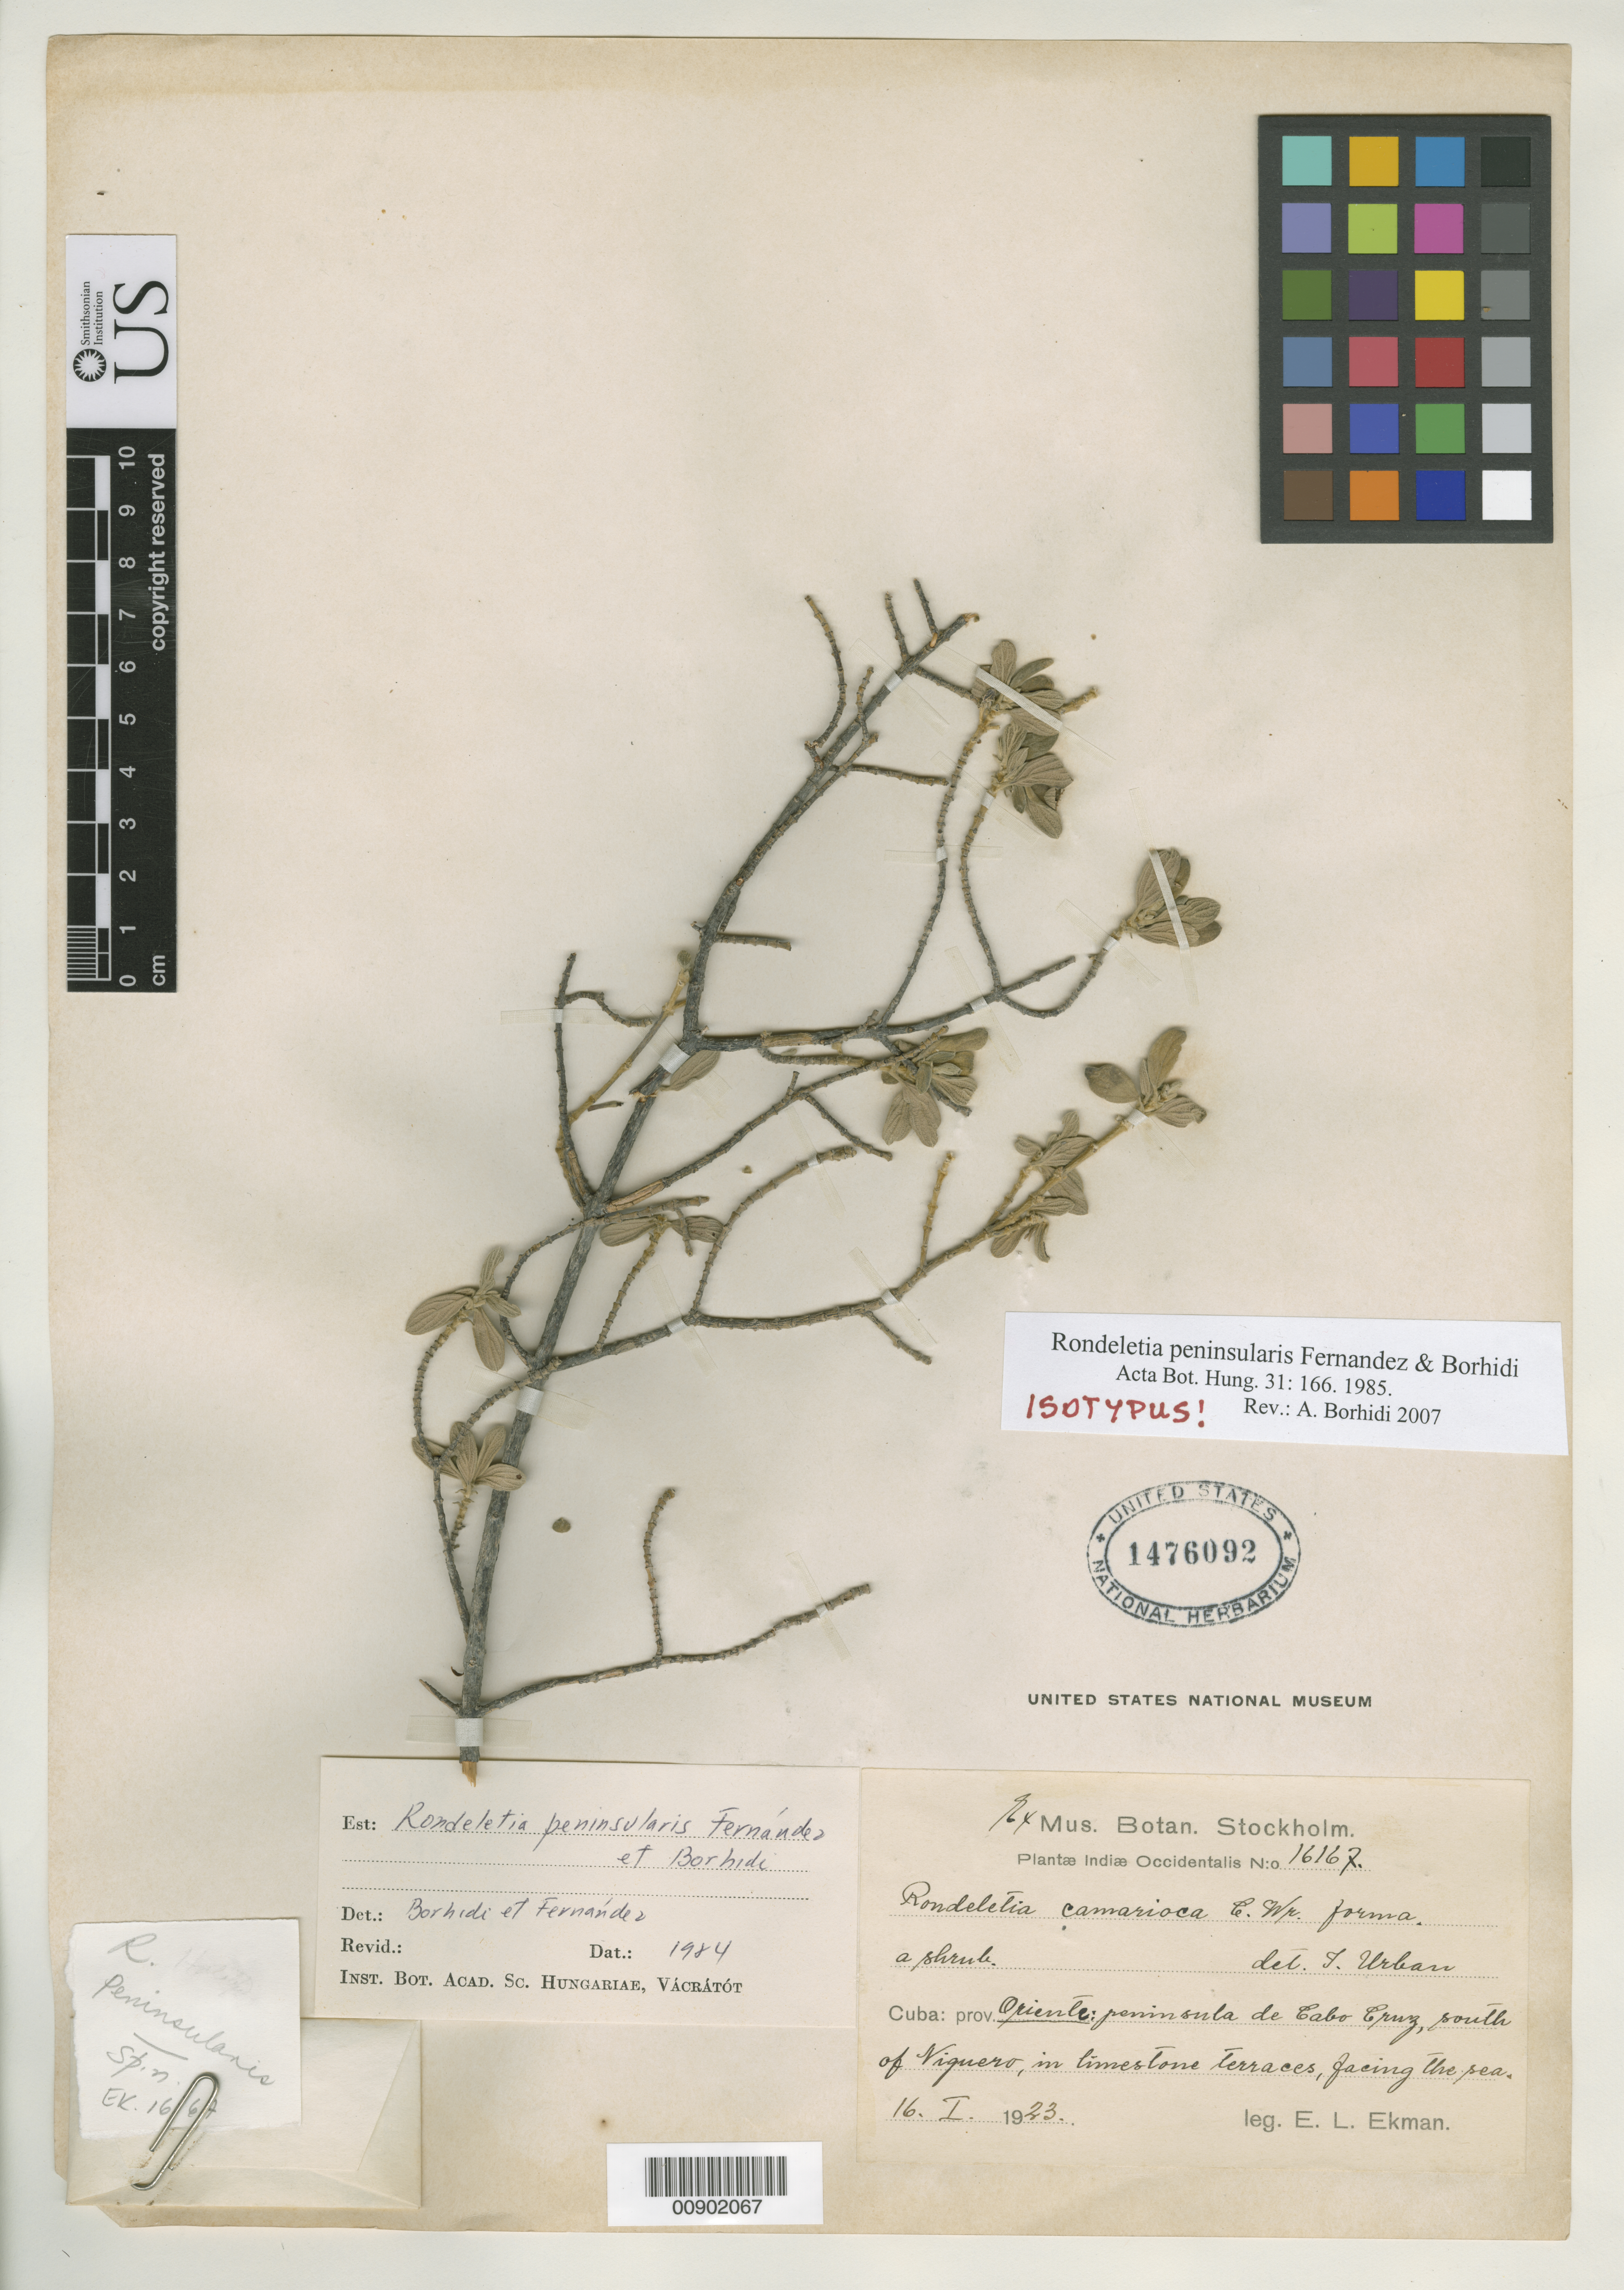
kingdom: Plantae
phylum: Tracheophyta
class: Magnoliopsida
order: Gentianales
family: Rubiaceae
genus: Rondeletia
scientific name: Rondeletia peninsularis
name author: Fernández & Borhidi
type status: Isotype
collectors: E. L. Ekman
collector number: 16167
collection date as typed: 16 Jan 1923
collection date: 1923-01-16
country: Cuba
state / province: Oriente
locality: Prov. Oriente: peninsula de Cabo Cruz, south of Niguero.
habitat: In limestone terraces, facing the sea.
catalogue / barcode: US 1476092